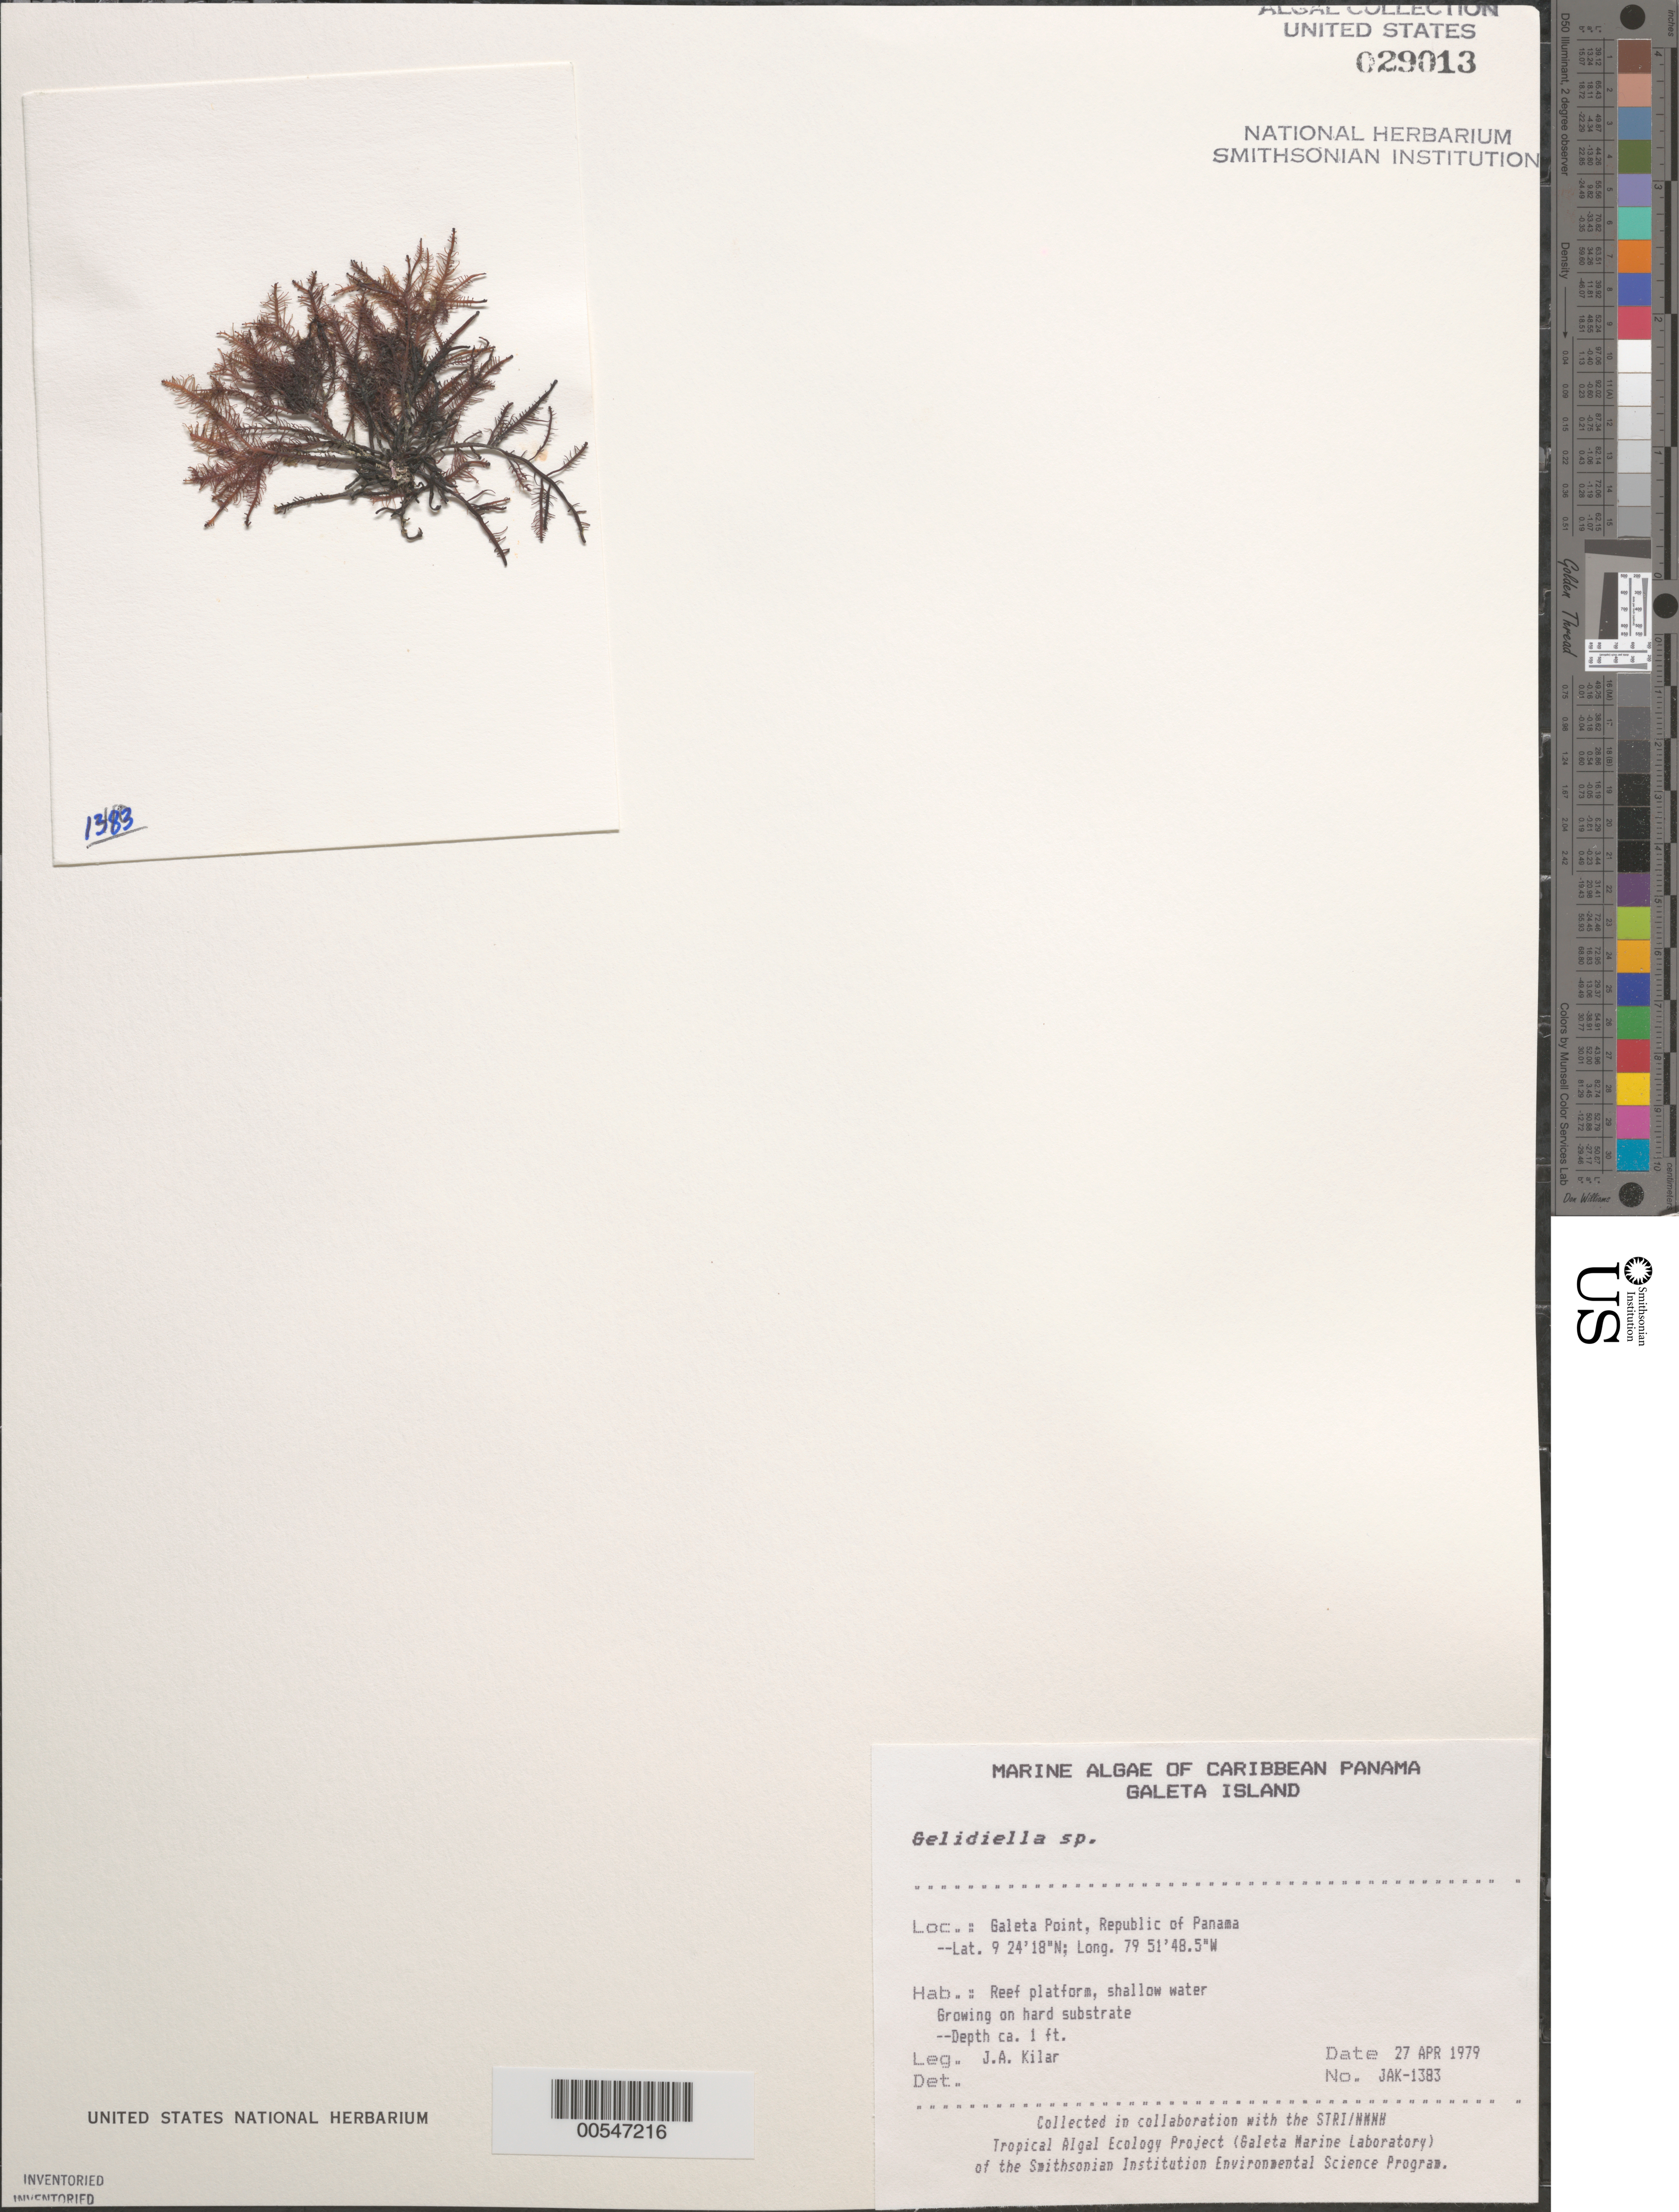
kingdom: Plantae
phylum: Rhodophyta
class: Florideophyceae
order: Gelidiales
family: Gelidiellaceae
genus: Gelidiella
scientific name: Gelidiella sp.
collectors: J. A. Kilar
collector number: JAK-1383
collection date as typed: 27 Apr 1979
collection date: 1979-04-27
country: Panama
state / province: Colón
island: Galeta Island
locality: Galeta Point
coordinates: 9 24' 18" N, 79 51' 48.5" W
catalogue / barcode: US 29013